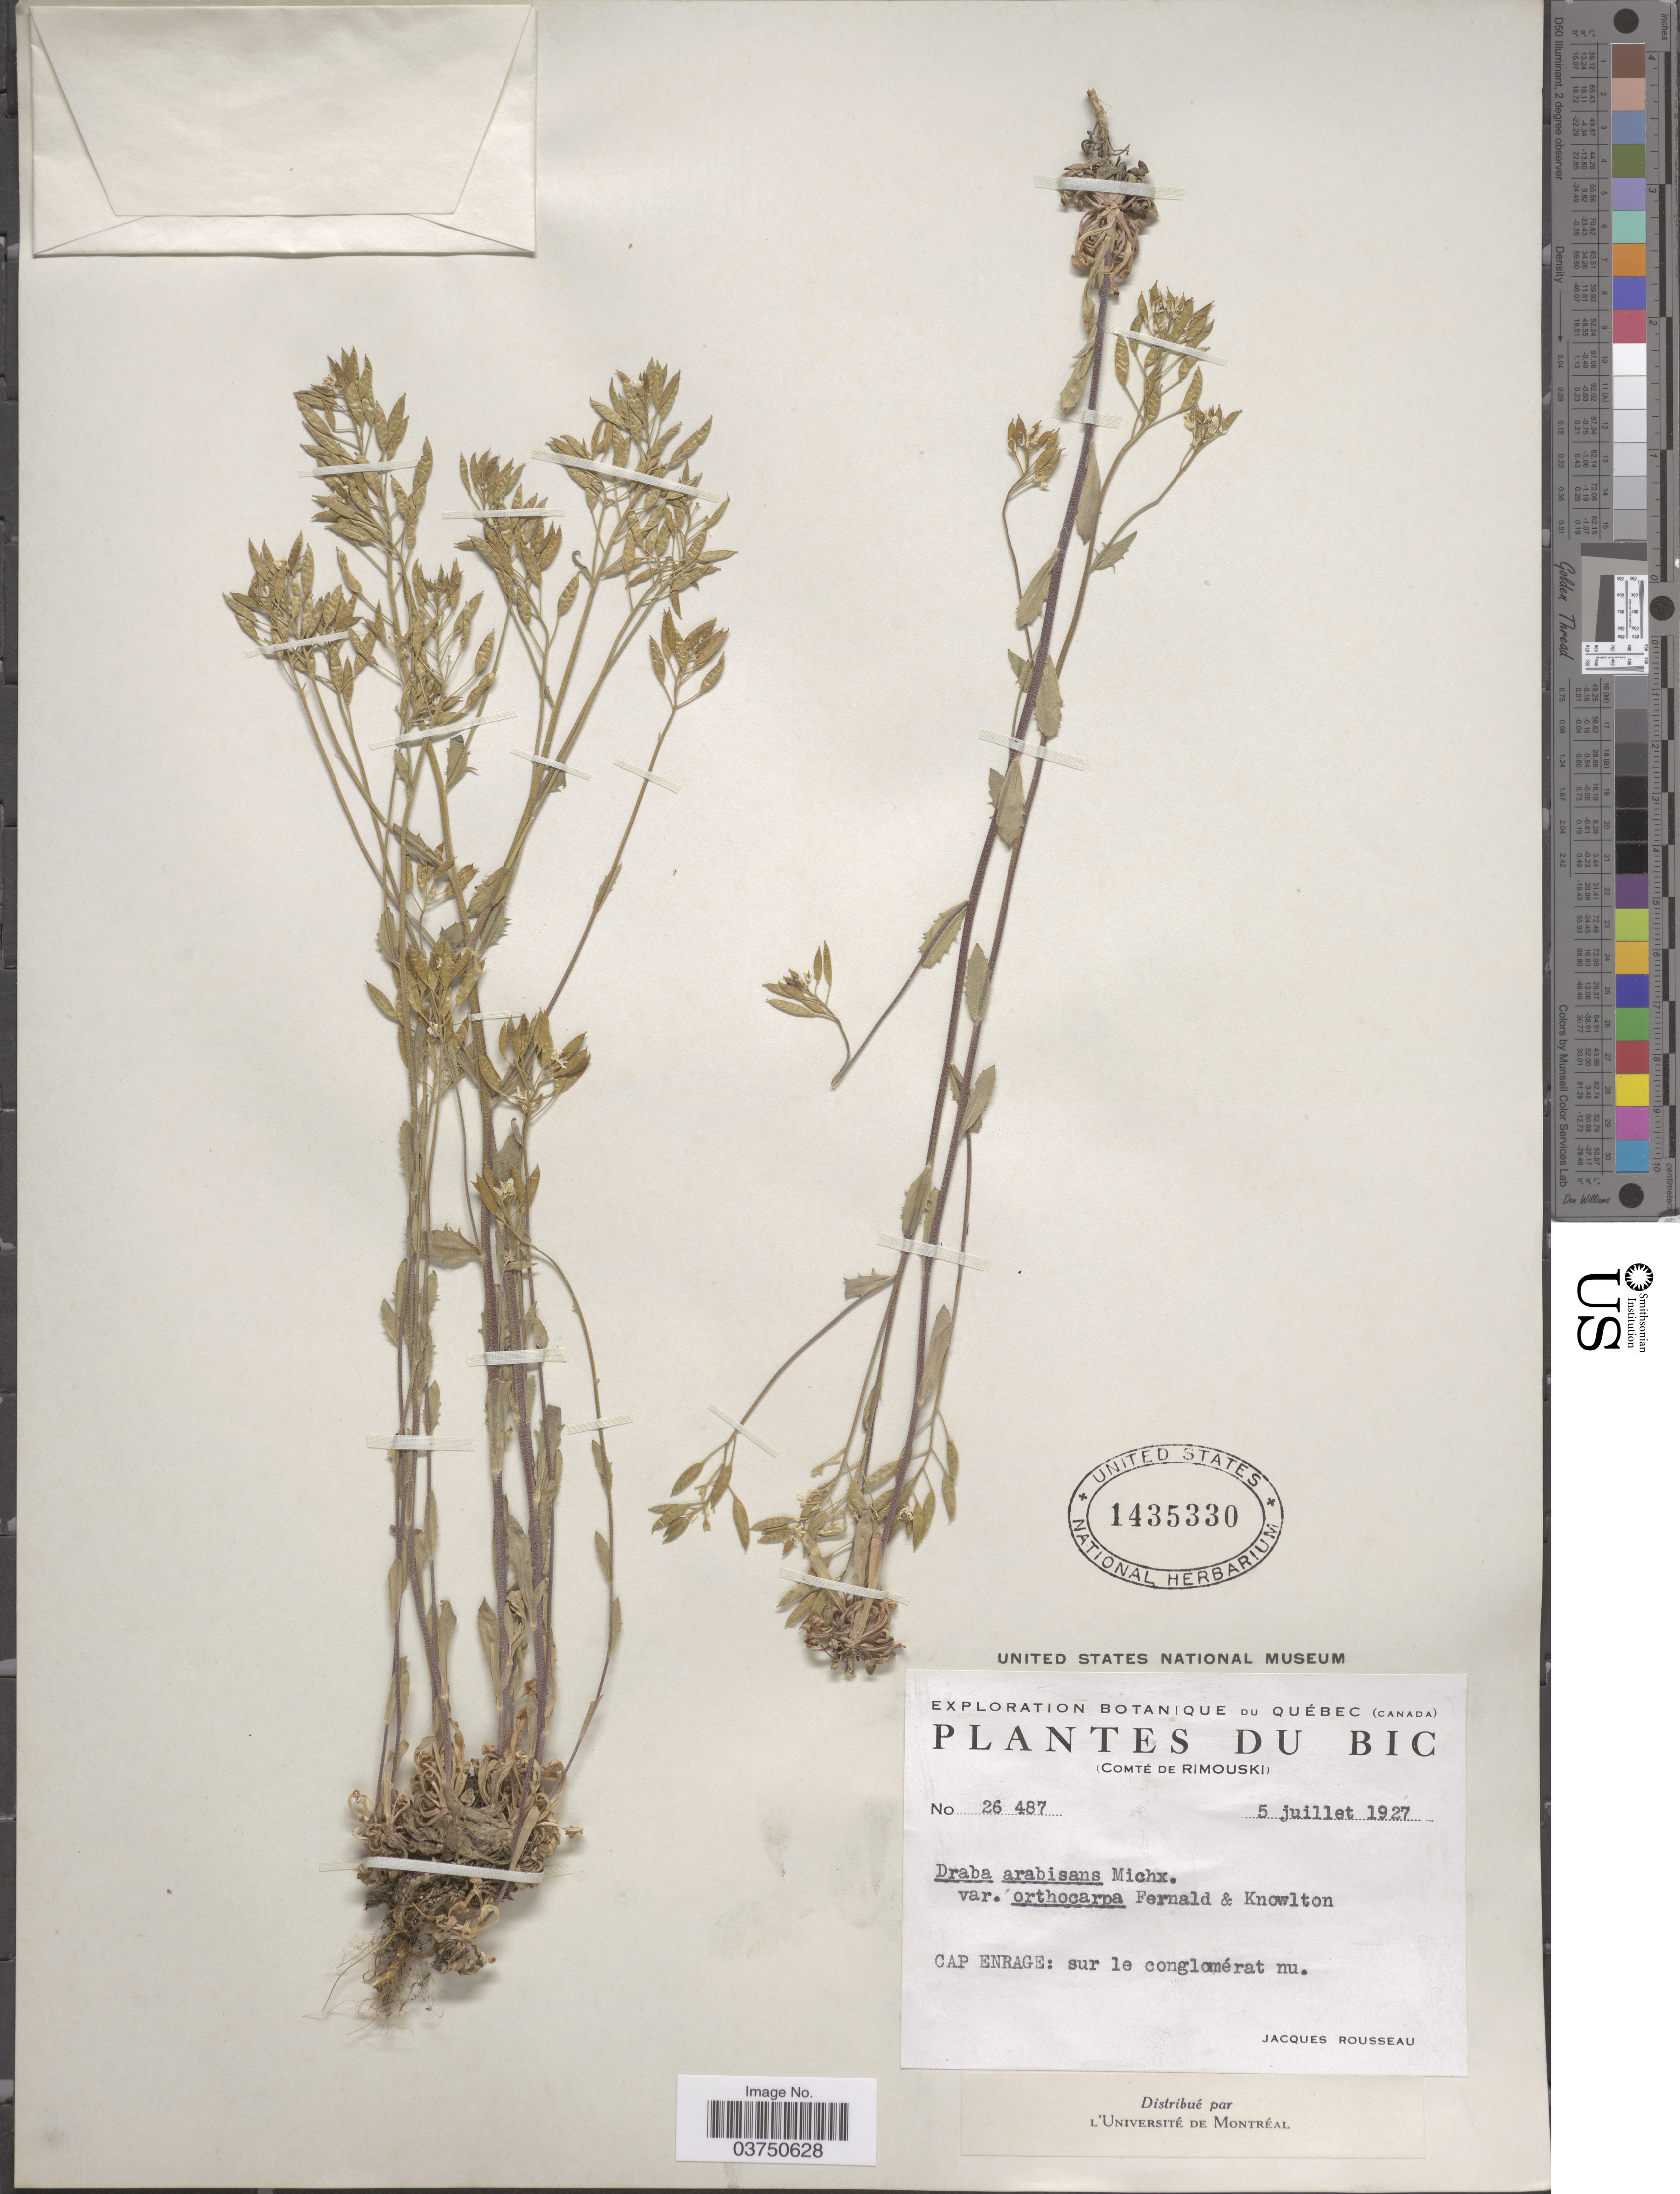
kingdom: Plantae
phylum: Tracheophyta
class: Magnoliopsida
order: Brassicales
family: Brassicaceae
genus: Draba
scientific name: Draba arabisans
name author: Michx.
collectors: J. Rousseau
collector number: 26487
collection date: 1927-07-05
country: Canada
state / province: Quebec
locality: BIC, Comté de Rimouski. Cap Enrage: sur le conglomérat nu.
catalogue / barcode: US 1435330